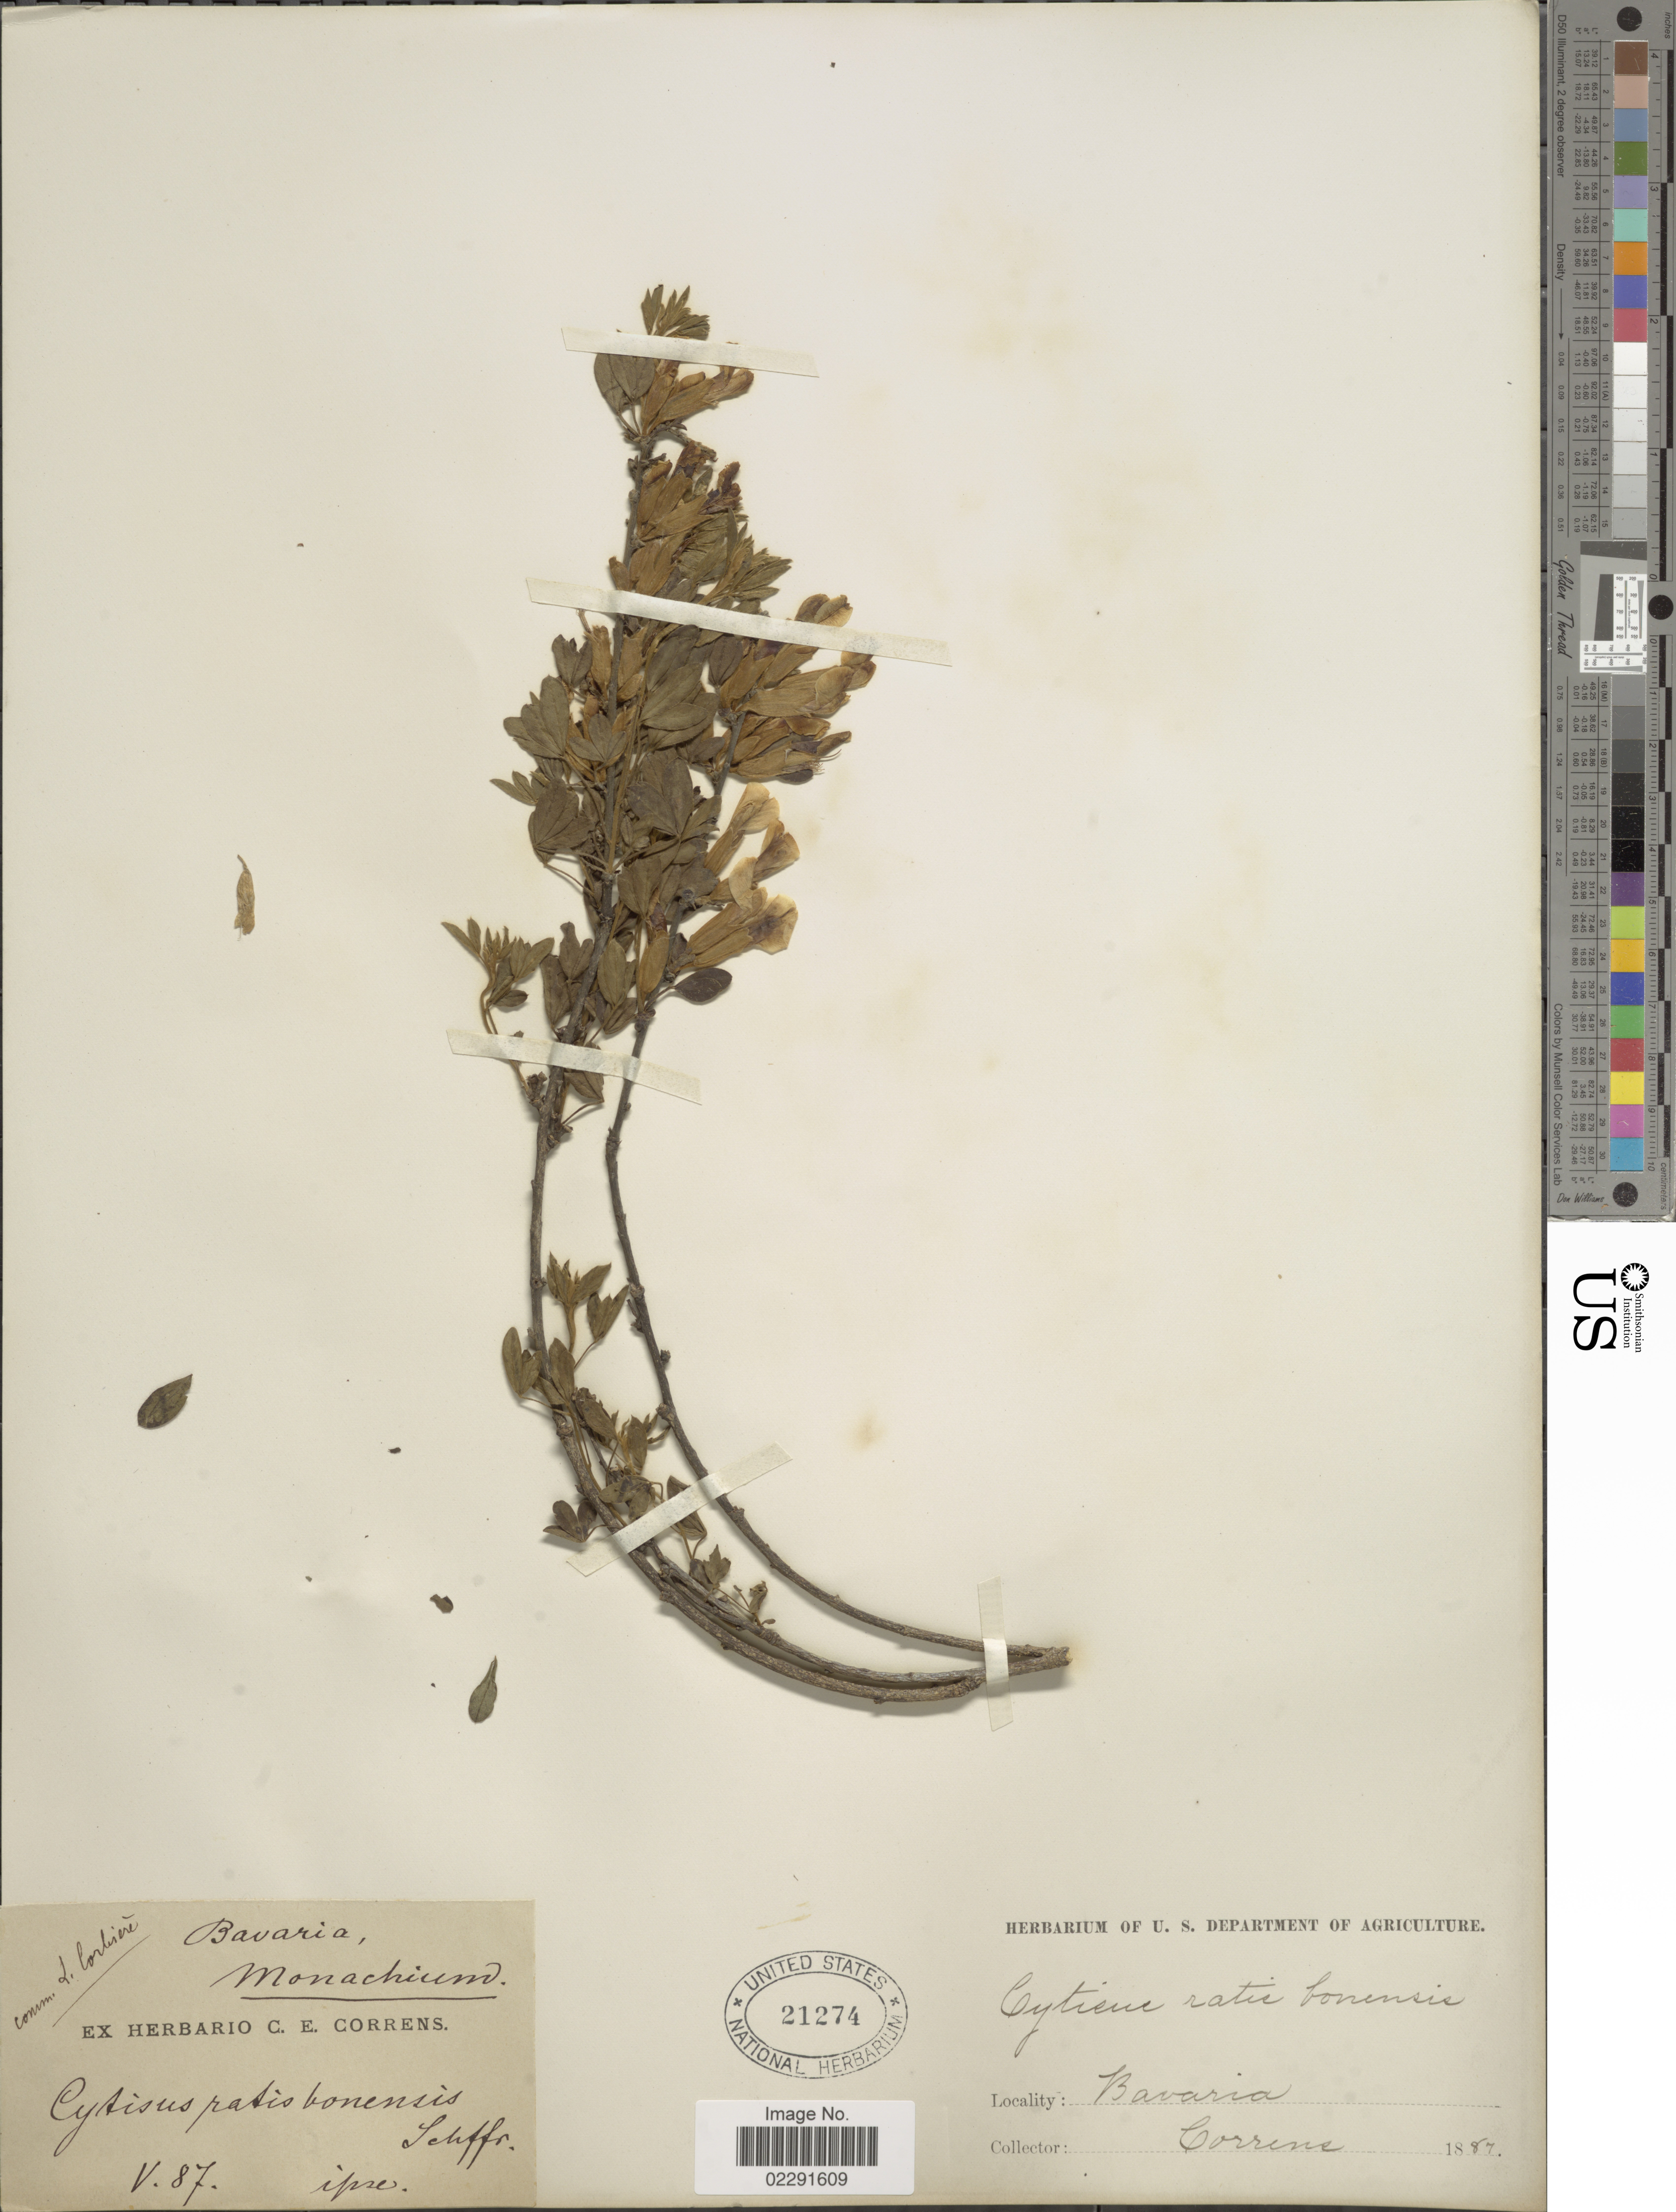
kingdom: Plantae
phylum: Tracheophyta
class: Magnoliopsida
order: Fabales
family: Fabaceae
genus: Cytisus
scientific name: Cytisus supinus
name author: L.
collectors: C. Correns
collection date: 1887-05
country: Germany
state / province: Bayern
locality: Monachium. [interpreted]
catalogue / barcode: US 21274